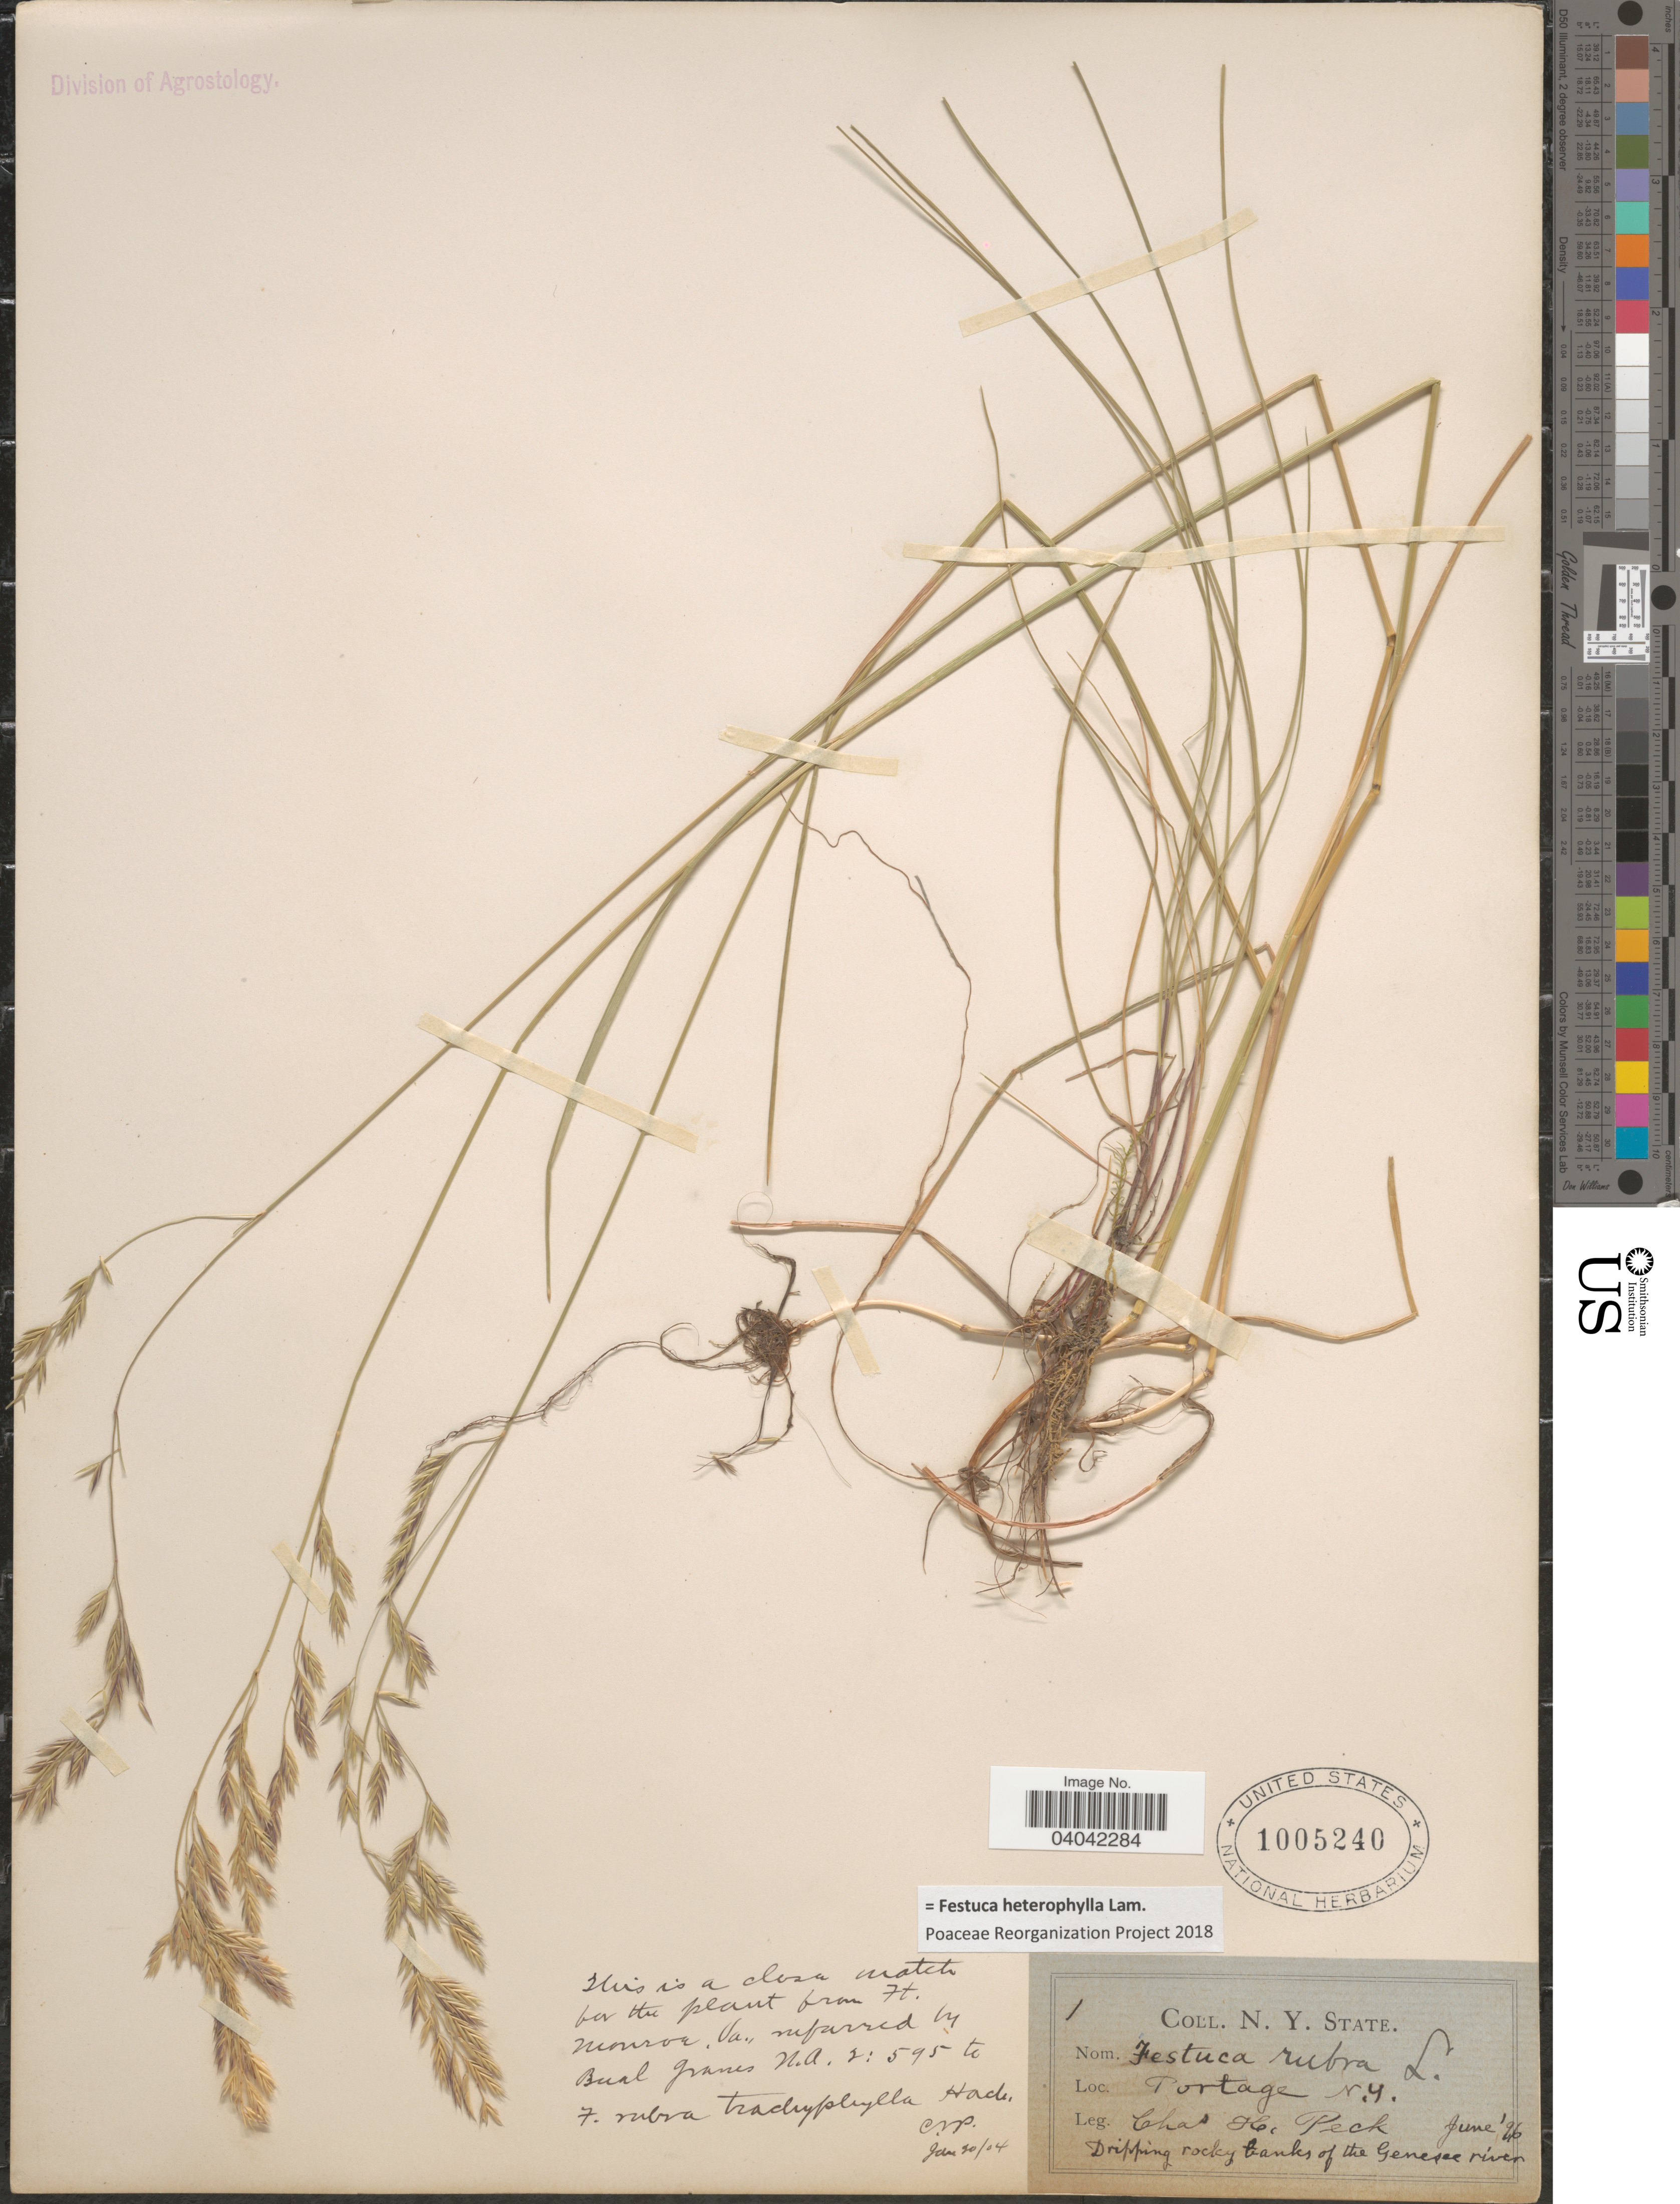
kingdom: Plantae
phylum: Tracheophyta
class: Liliopsida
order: Poales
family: Poaceae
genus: Festuca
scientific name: Festuca heterophylla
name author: Lam.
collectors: C. H. Peck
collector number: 1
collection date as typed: Transcribed d/m/y: /6/26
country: United States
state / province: New York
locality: Portage. Dripping rocky banks of the Genesee river.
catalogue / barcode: US 1005240